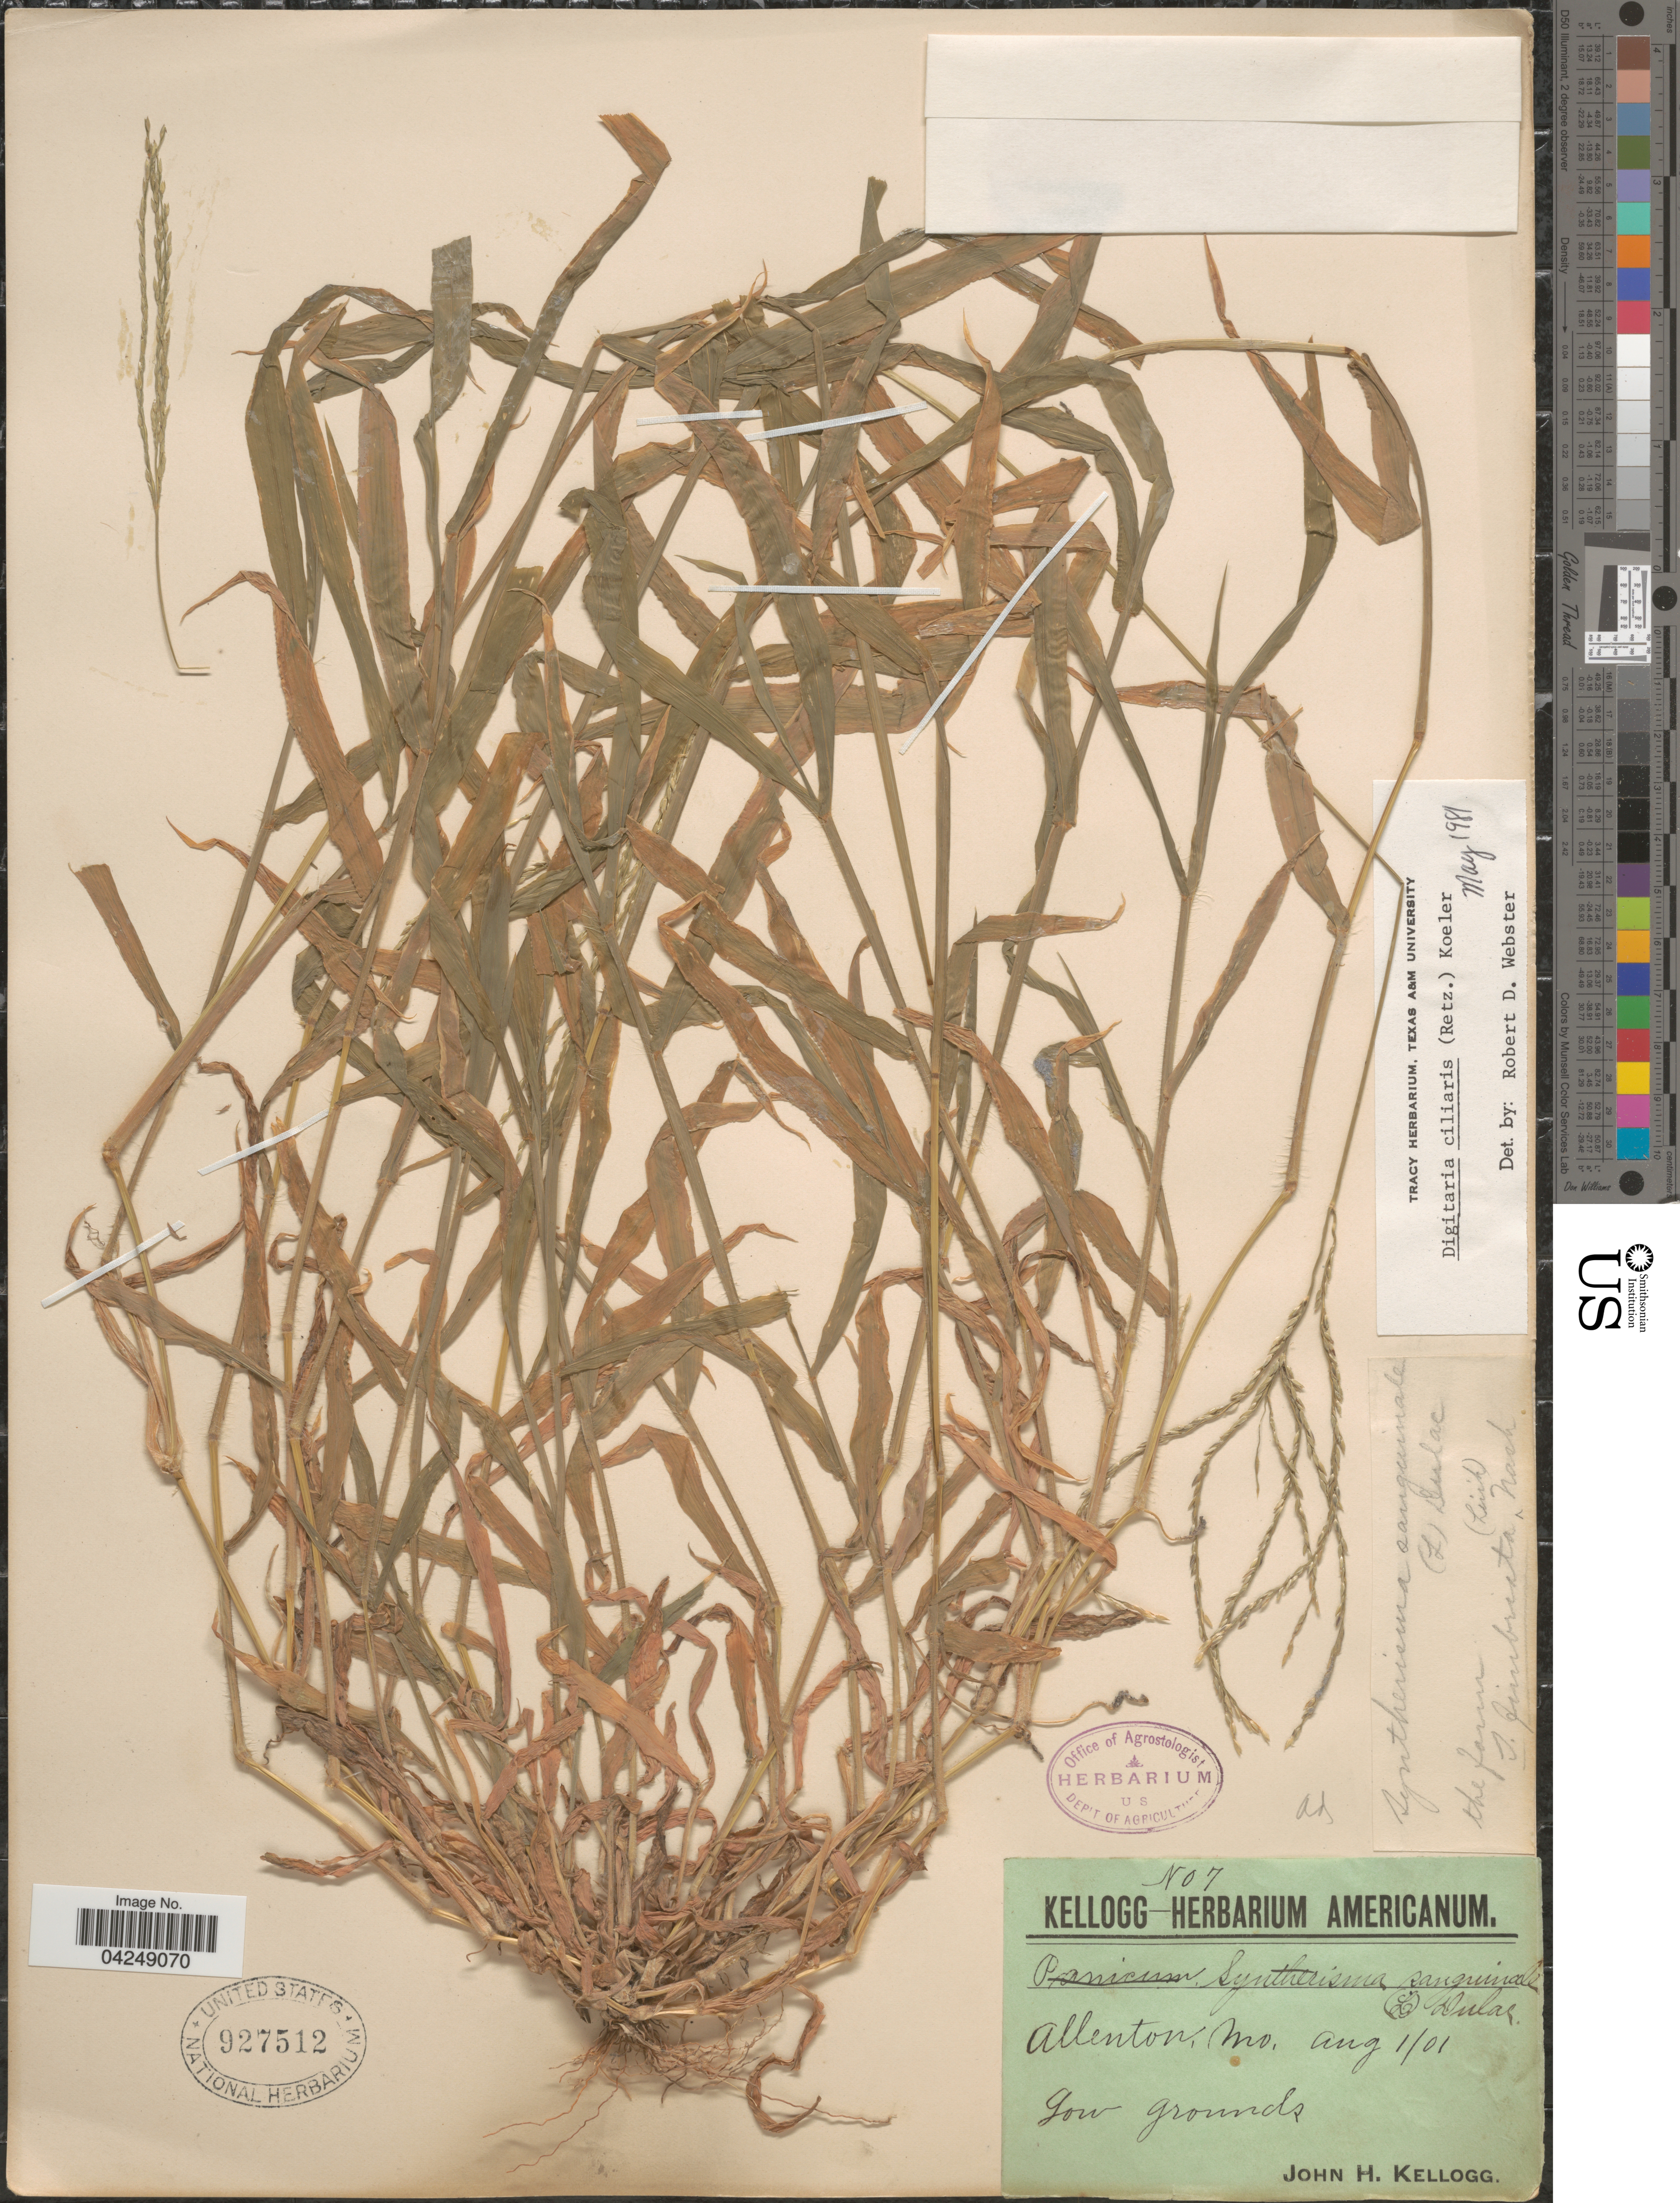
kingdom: Plantae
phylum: Tracheophyta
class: Liliopsida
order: Poales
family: Poaceae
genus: Digitaria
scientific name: Digitaria ciliaris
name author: (Retz.) Koeler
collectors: J. H. Kellogg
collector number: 7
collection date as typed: Transcribed d/m/y: 1/8/1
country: United States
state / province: Missouri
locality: Allenton.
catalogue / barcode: US 927512